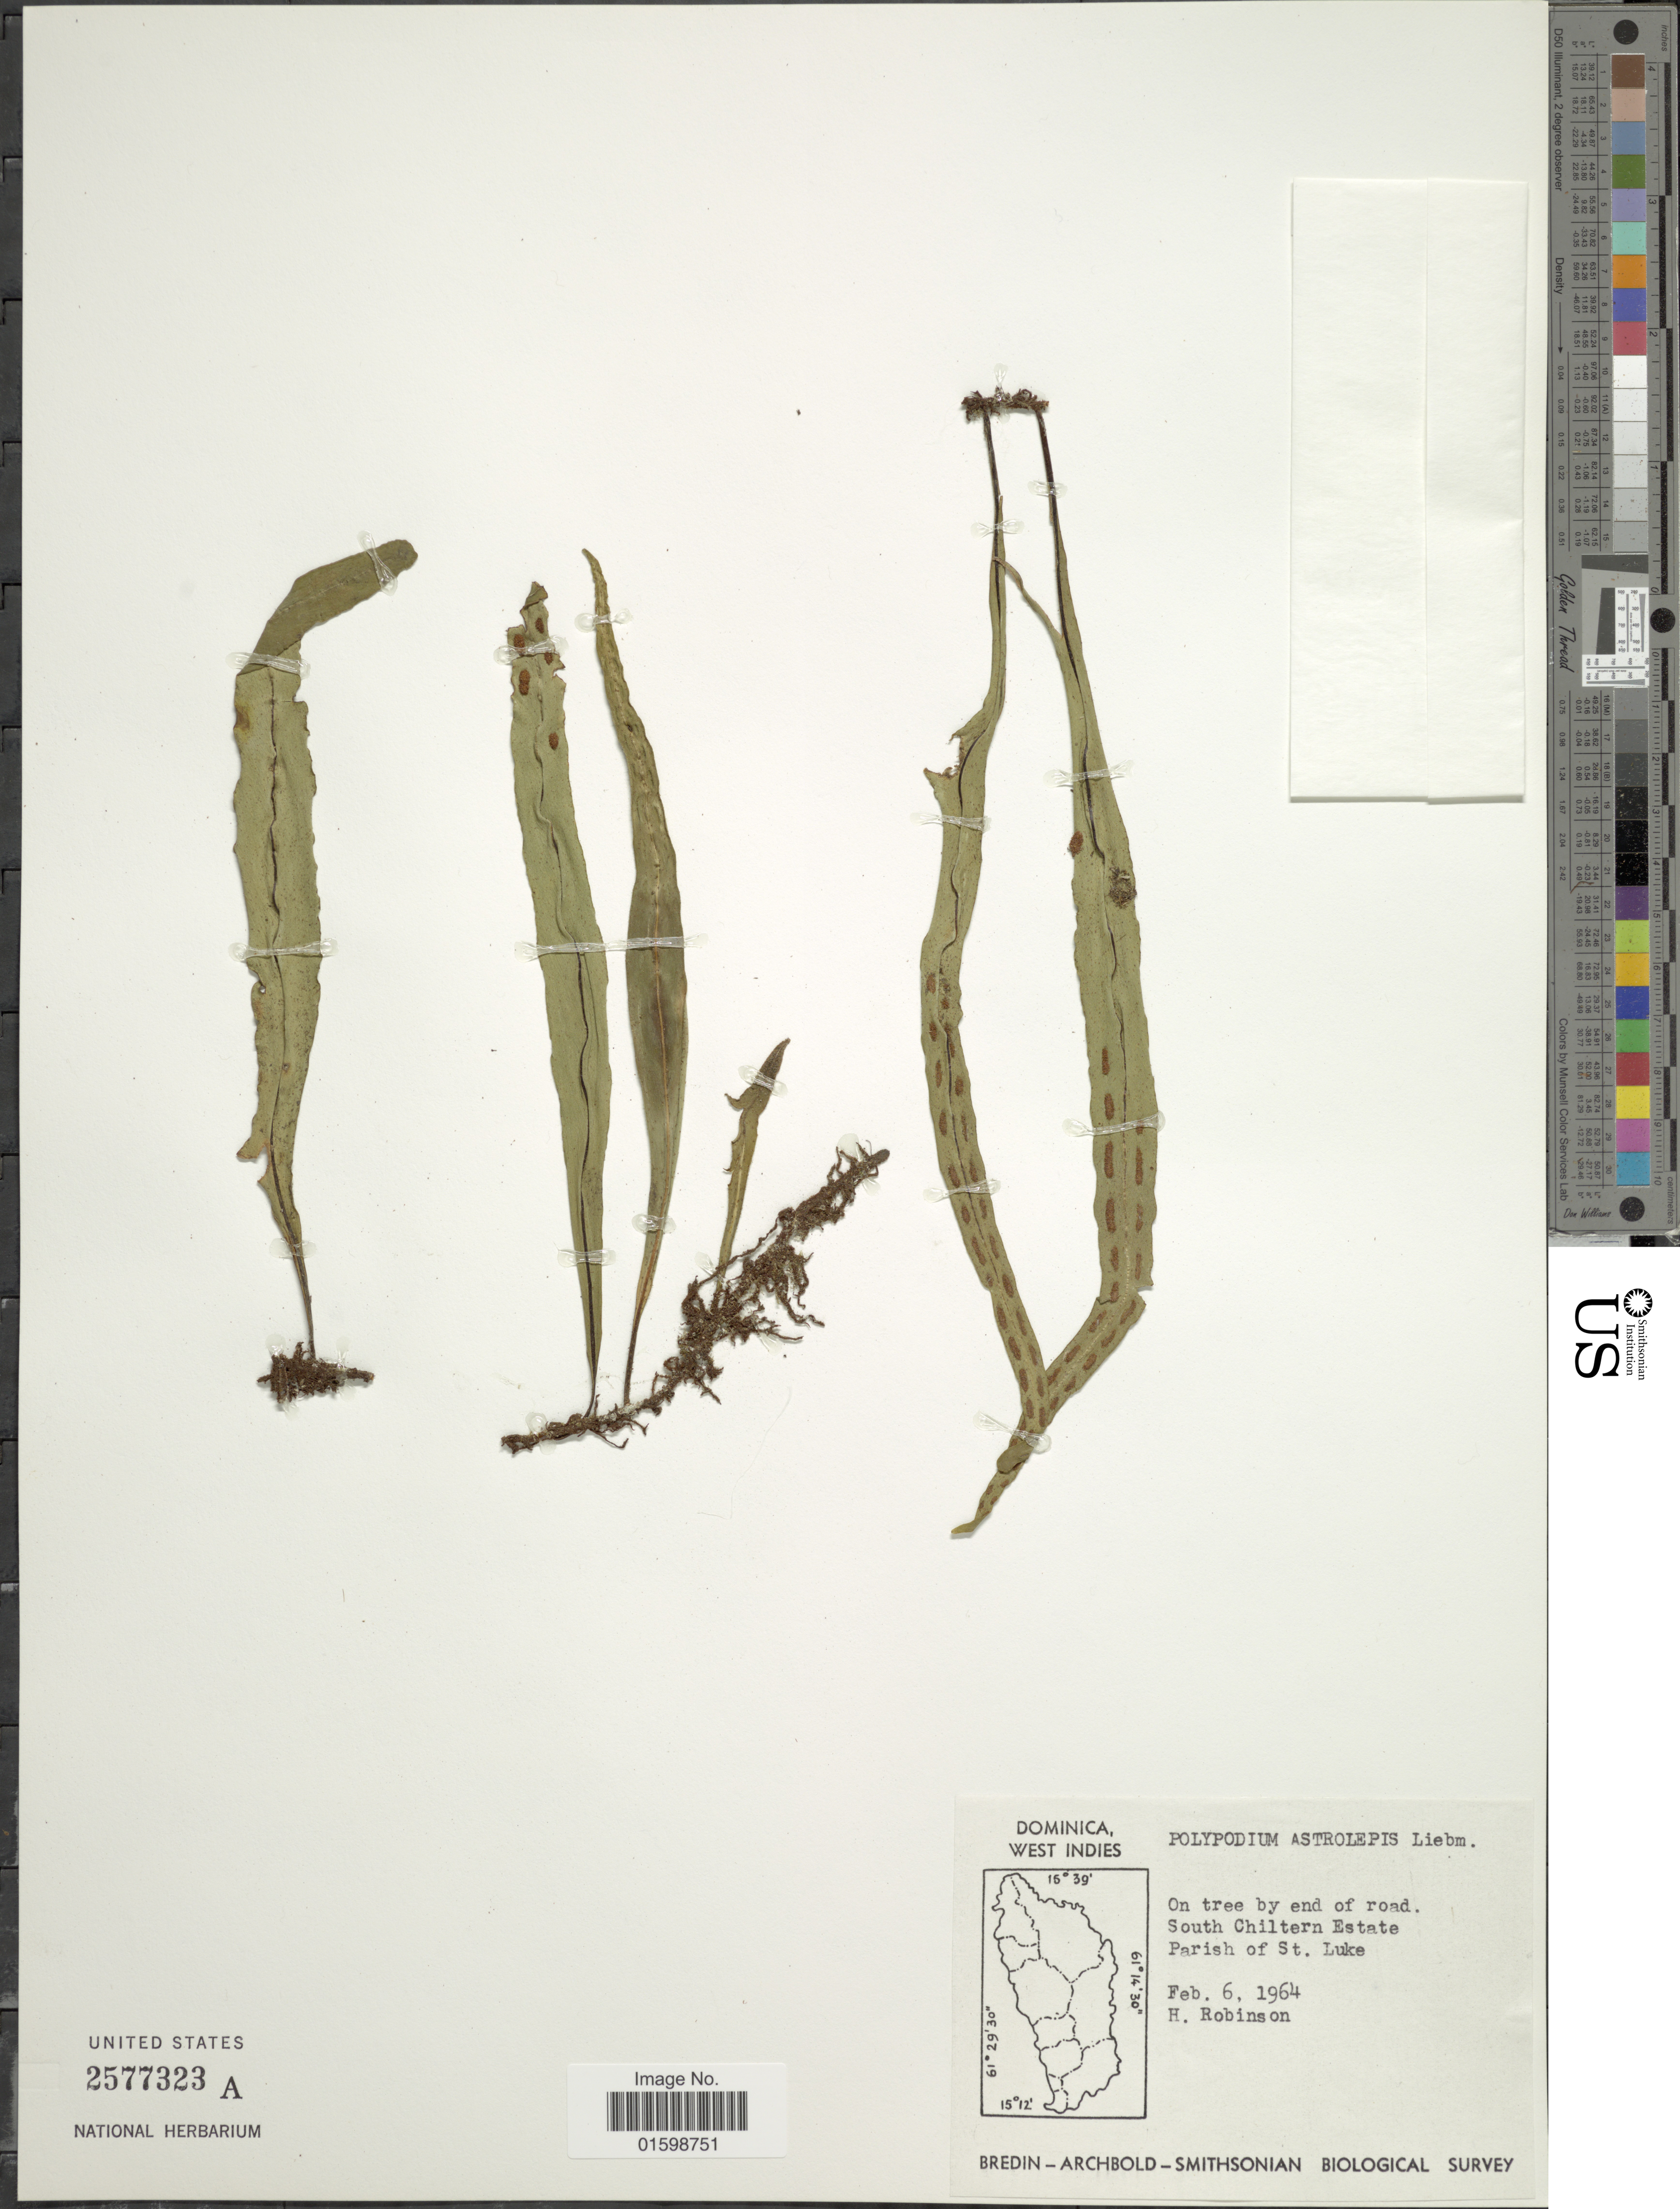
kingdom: Plantae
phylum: Tracheophyta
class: Polypodiopsida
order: Polypodiales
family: Polypodiaceae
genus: Pleopeltis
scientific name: Pleopeltis astrolepis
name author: (Liebm.) E. Fourn.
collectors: H. Robinson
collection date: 1964-02-06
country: Dominica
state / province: St. Luke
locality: West Indies, on tree by end of road, South Chiltern Estate, Parish of St. Luke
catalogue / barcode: US 2577323A